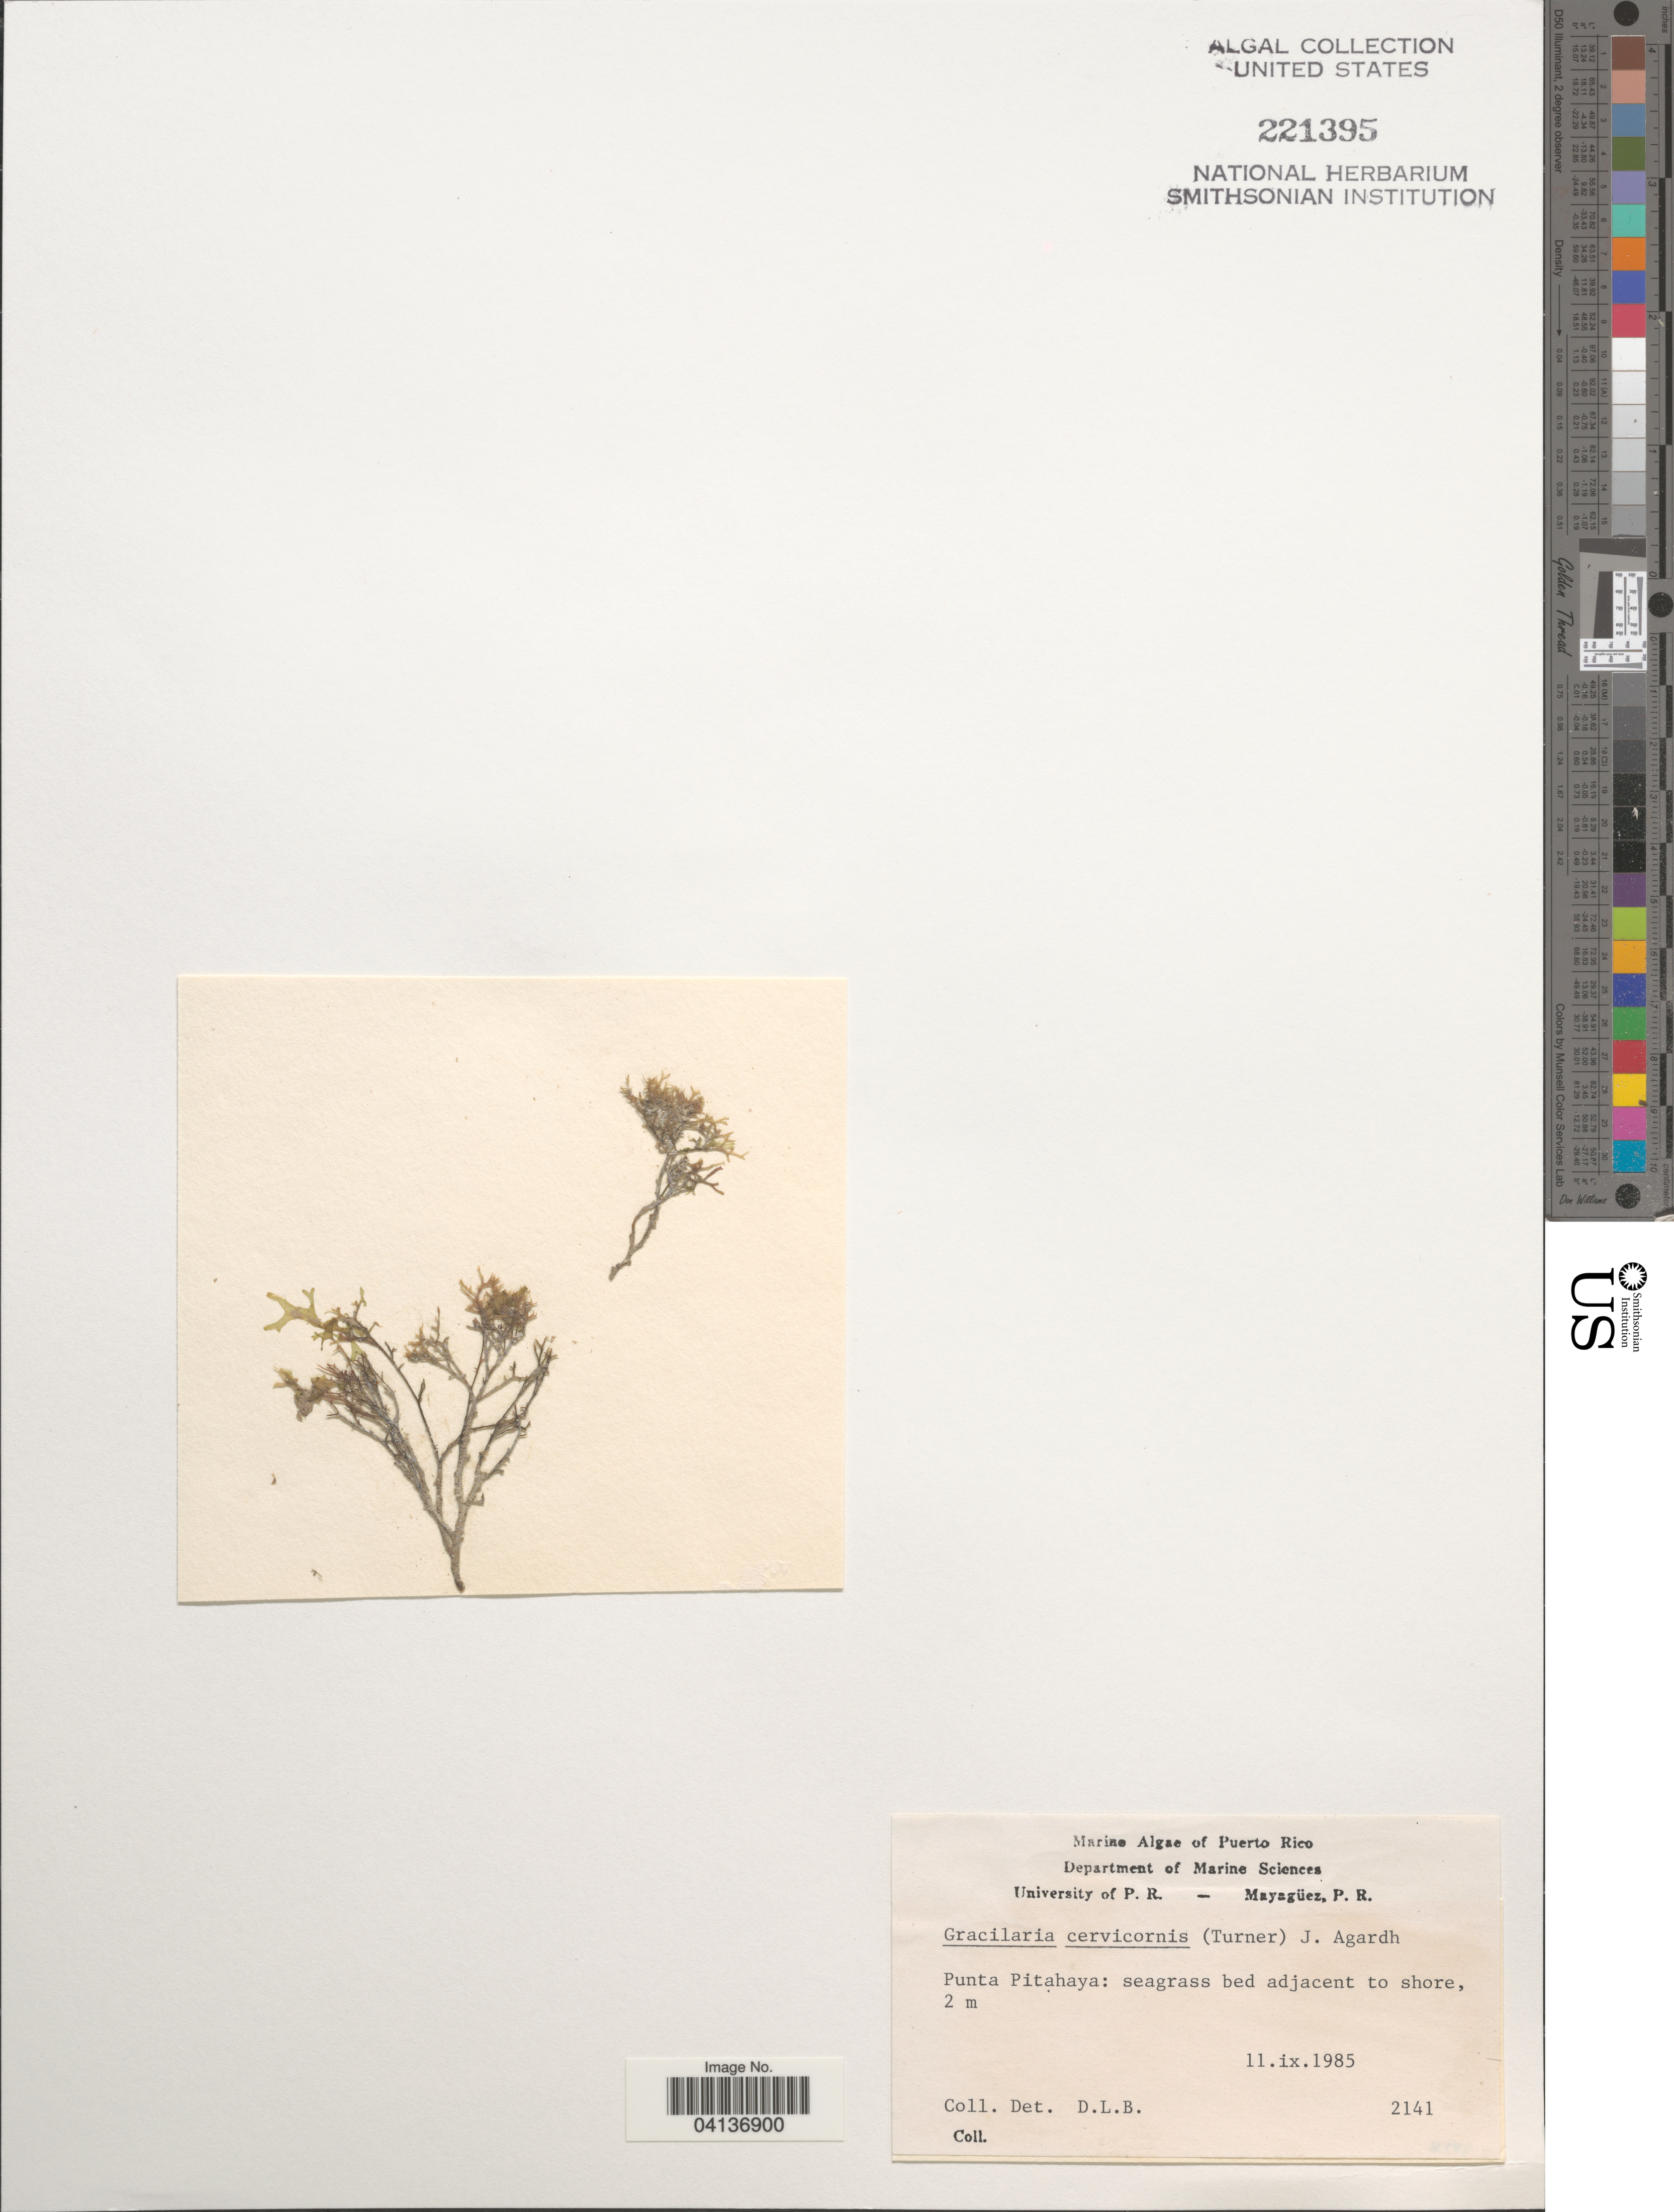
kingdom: Plantae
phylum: Rhodophyta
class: Florideophyceae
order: Gracilariales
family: Gracilariaceae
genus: Gracilaria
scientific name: Gracilaria cervicornis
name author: (Turner) J. Agardh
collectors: D. L. B.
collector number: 2141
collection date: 1985-09-11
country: Puerto Rico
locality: Punta Pitahaya: seagrass bed adjacent to shore.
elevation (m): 2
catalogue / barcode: US 221395